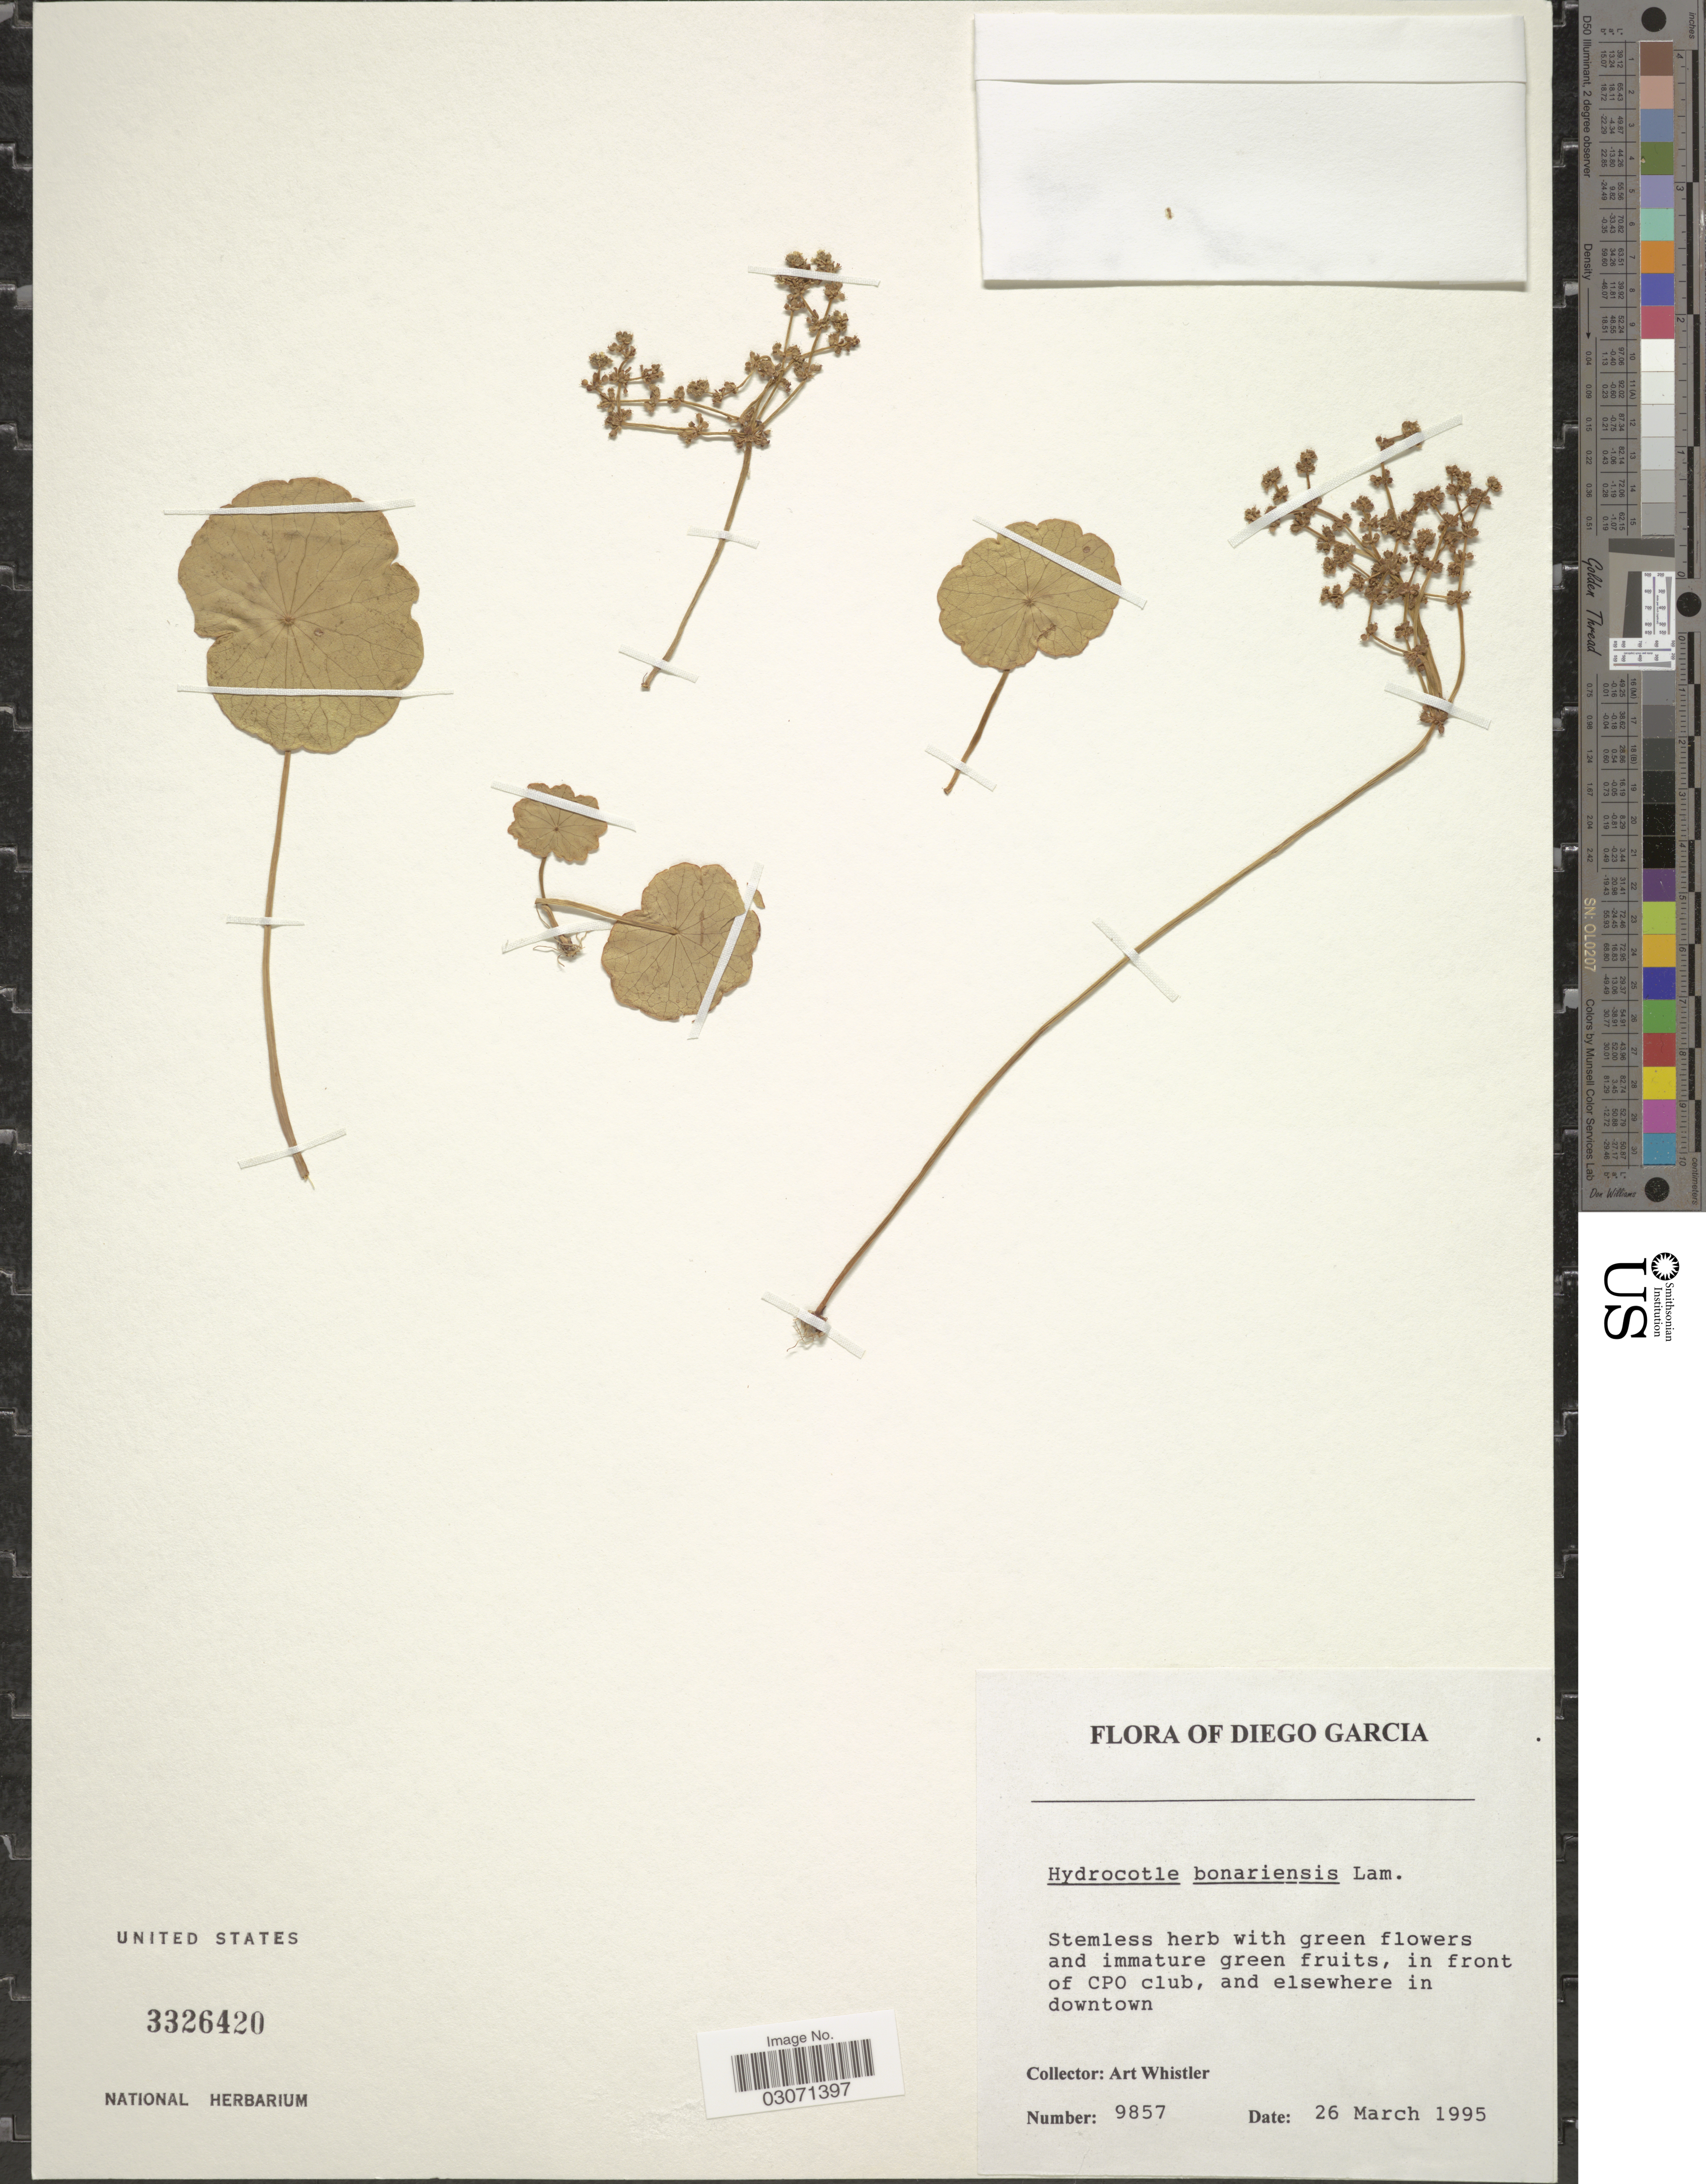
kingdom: Plantae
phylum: Tracheophyta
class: Magnoliopsida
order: Apiales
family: Araliaceae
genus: Hydrocotyle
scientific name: Hydrocotyle bonariensis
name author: Lam.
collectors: A. Whistler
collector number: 9857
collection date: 1995-03-26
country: British Indian Ocean Territory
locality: Diego Garcia. In front of CPO club, and elsewhere in downtown.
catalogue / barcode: US 3326420